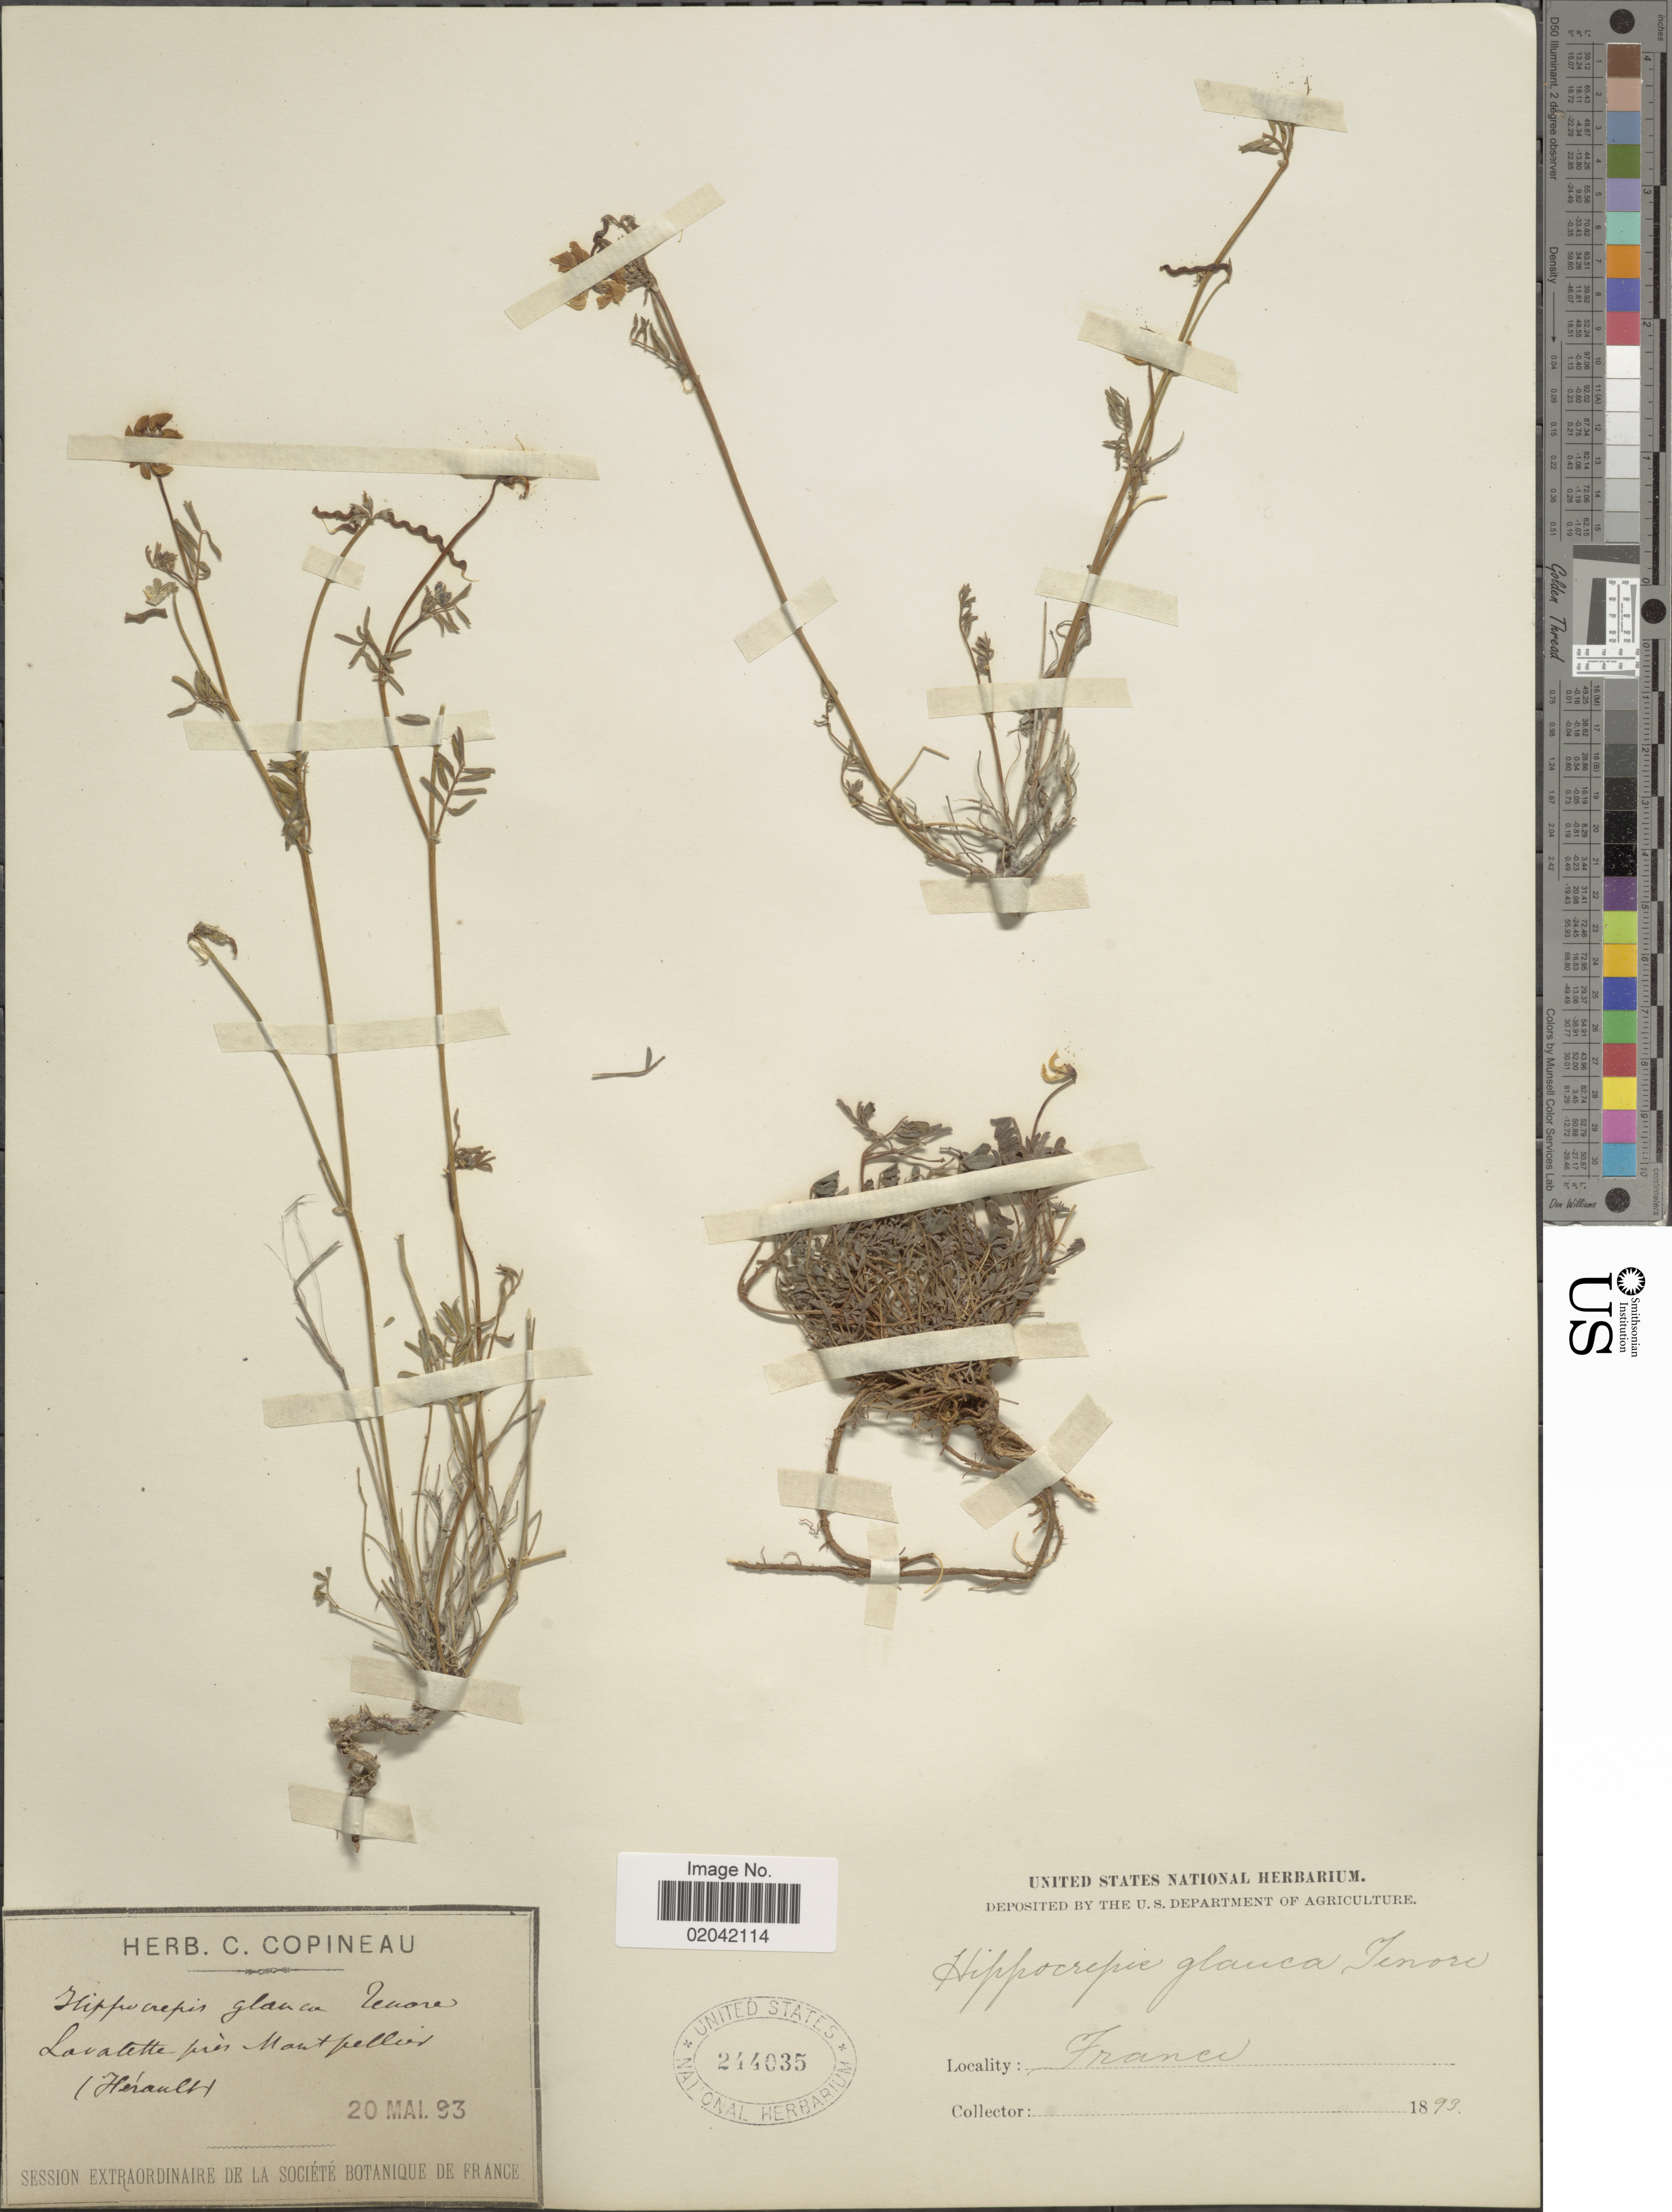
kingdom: Plantae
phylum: Tracheophyta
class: Magnoliopsida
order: Fabales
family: Fabaceae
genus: Hippocrepis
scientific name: Hippocrepis glauca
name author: Ten.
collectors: ex herb. C. Copineau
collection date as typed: Transcribed d/m/y: 20/5/93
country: France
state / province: Occitanie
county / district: Hérault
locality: Lavalette près Montpellier (Hérault)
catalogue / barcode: US 244035